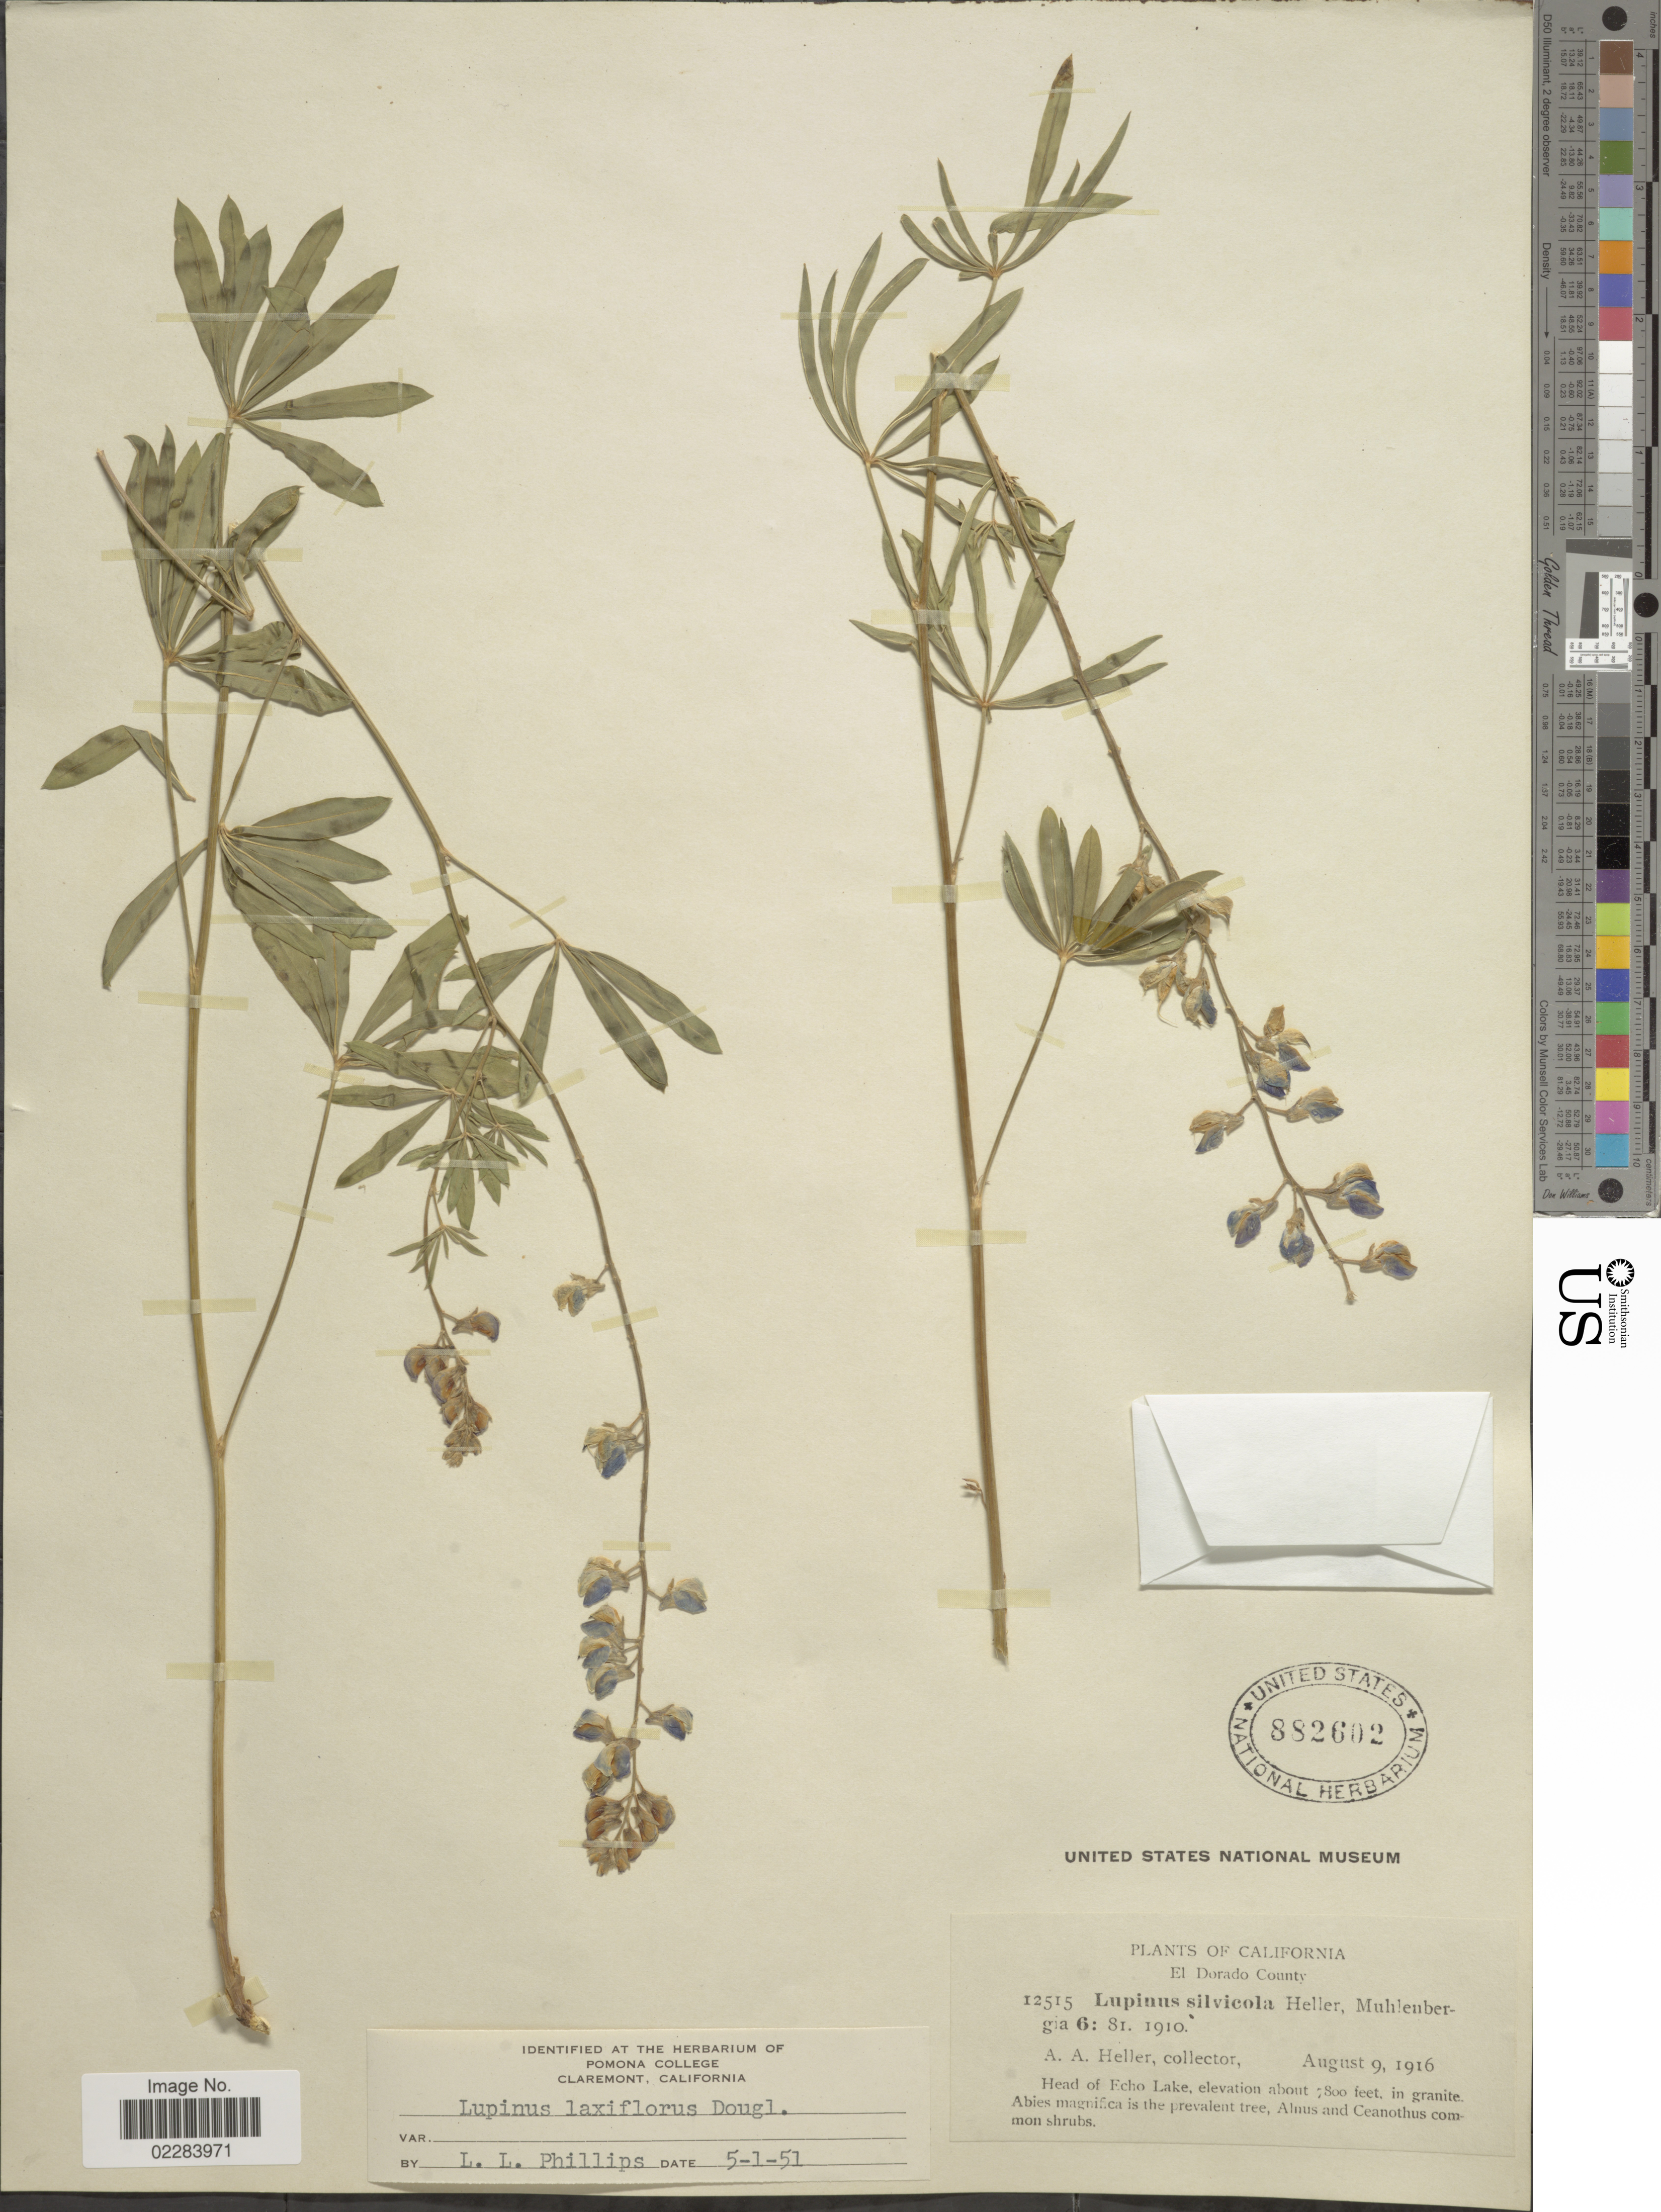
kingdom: Plantae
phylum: Tracheophyta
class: Magnoliopsida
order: Fabales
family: Fabaceae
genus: Lupinus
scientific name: Lupinus arbustus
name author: Lindl.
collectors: A. A. Heller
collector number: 12515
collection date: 1916-08-09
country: United States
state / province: California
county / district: El Dorado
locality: El Dorado County. Head of Echo Lake.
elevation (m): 2377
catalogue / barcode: US 882602